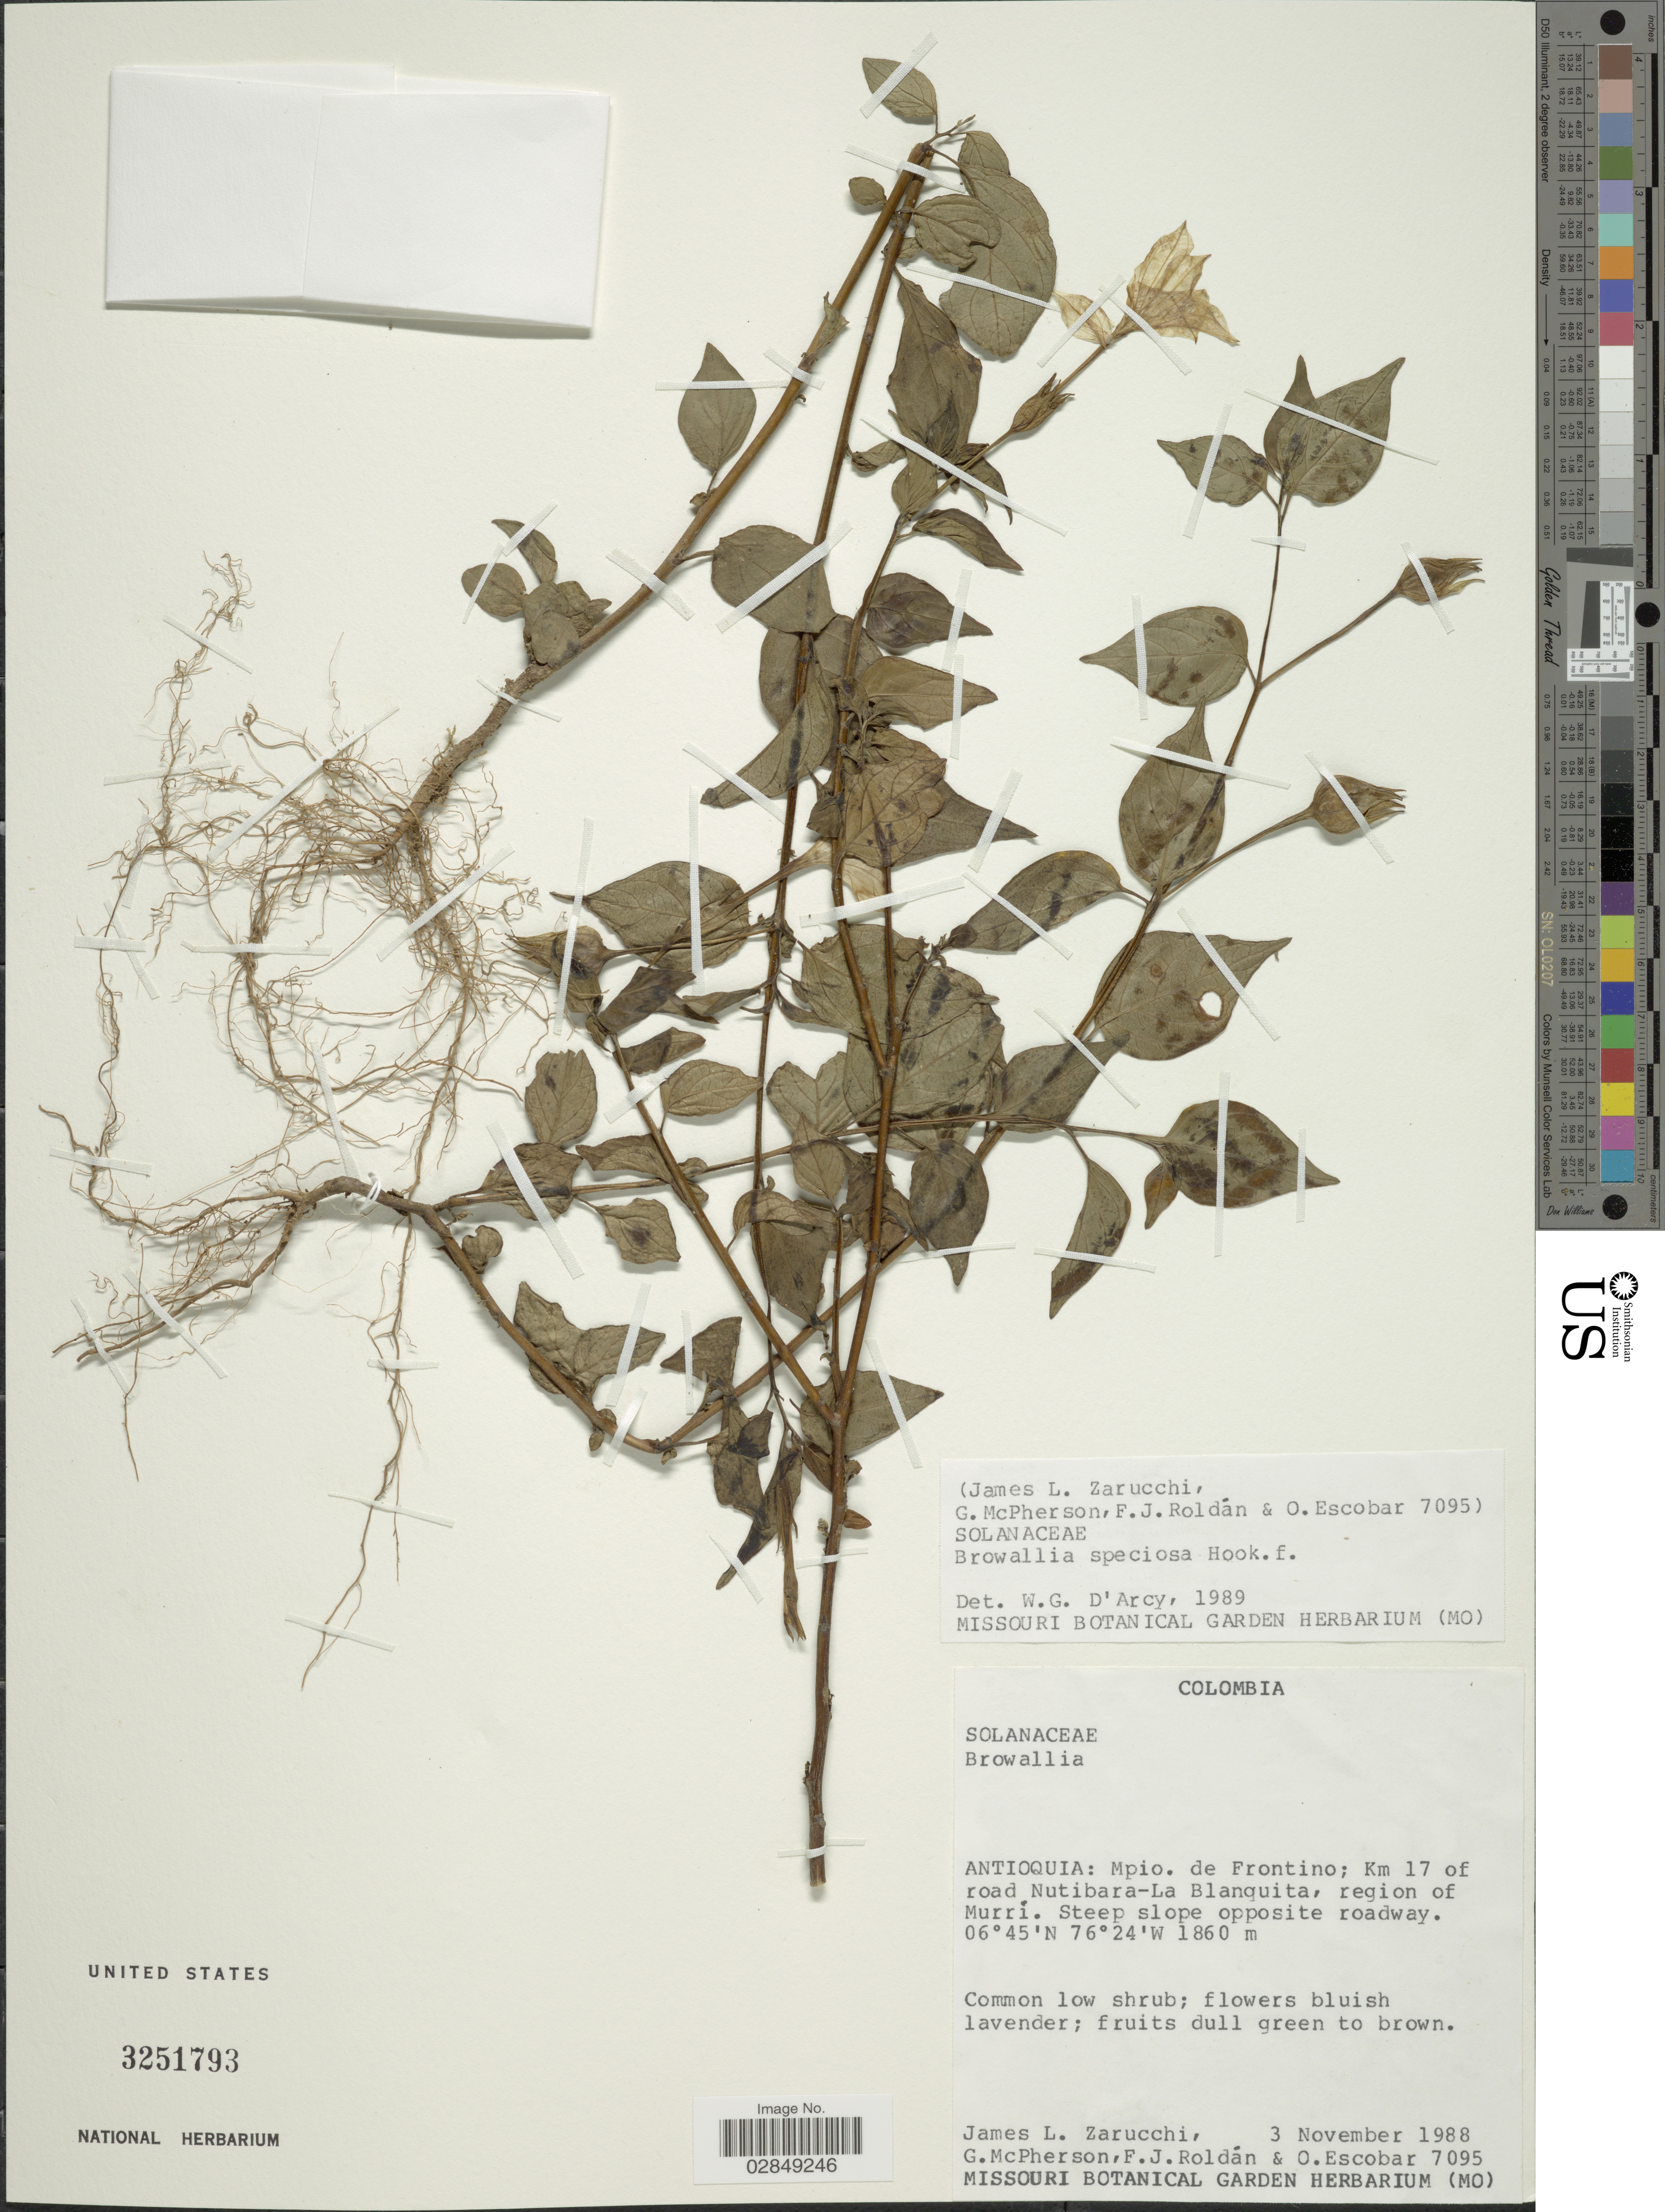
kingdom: Plantae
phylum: Tracheophyta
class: Magnoliopsida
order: Solanales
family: Solanaceae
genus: Browallia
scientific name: Browallia speciosa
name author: Hook.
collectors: J. L. Zarucchi, G. McPherson, F. J. Roldán & O. Escobar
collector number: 7095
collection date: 1988-11-03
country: Colombia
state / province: Antioquia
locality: Mpio. de Frontino; Km 17 of road, Nutibara-La Blanquita, region of Murrí.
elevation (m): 1860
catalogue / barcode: US 3251793